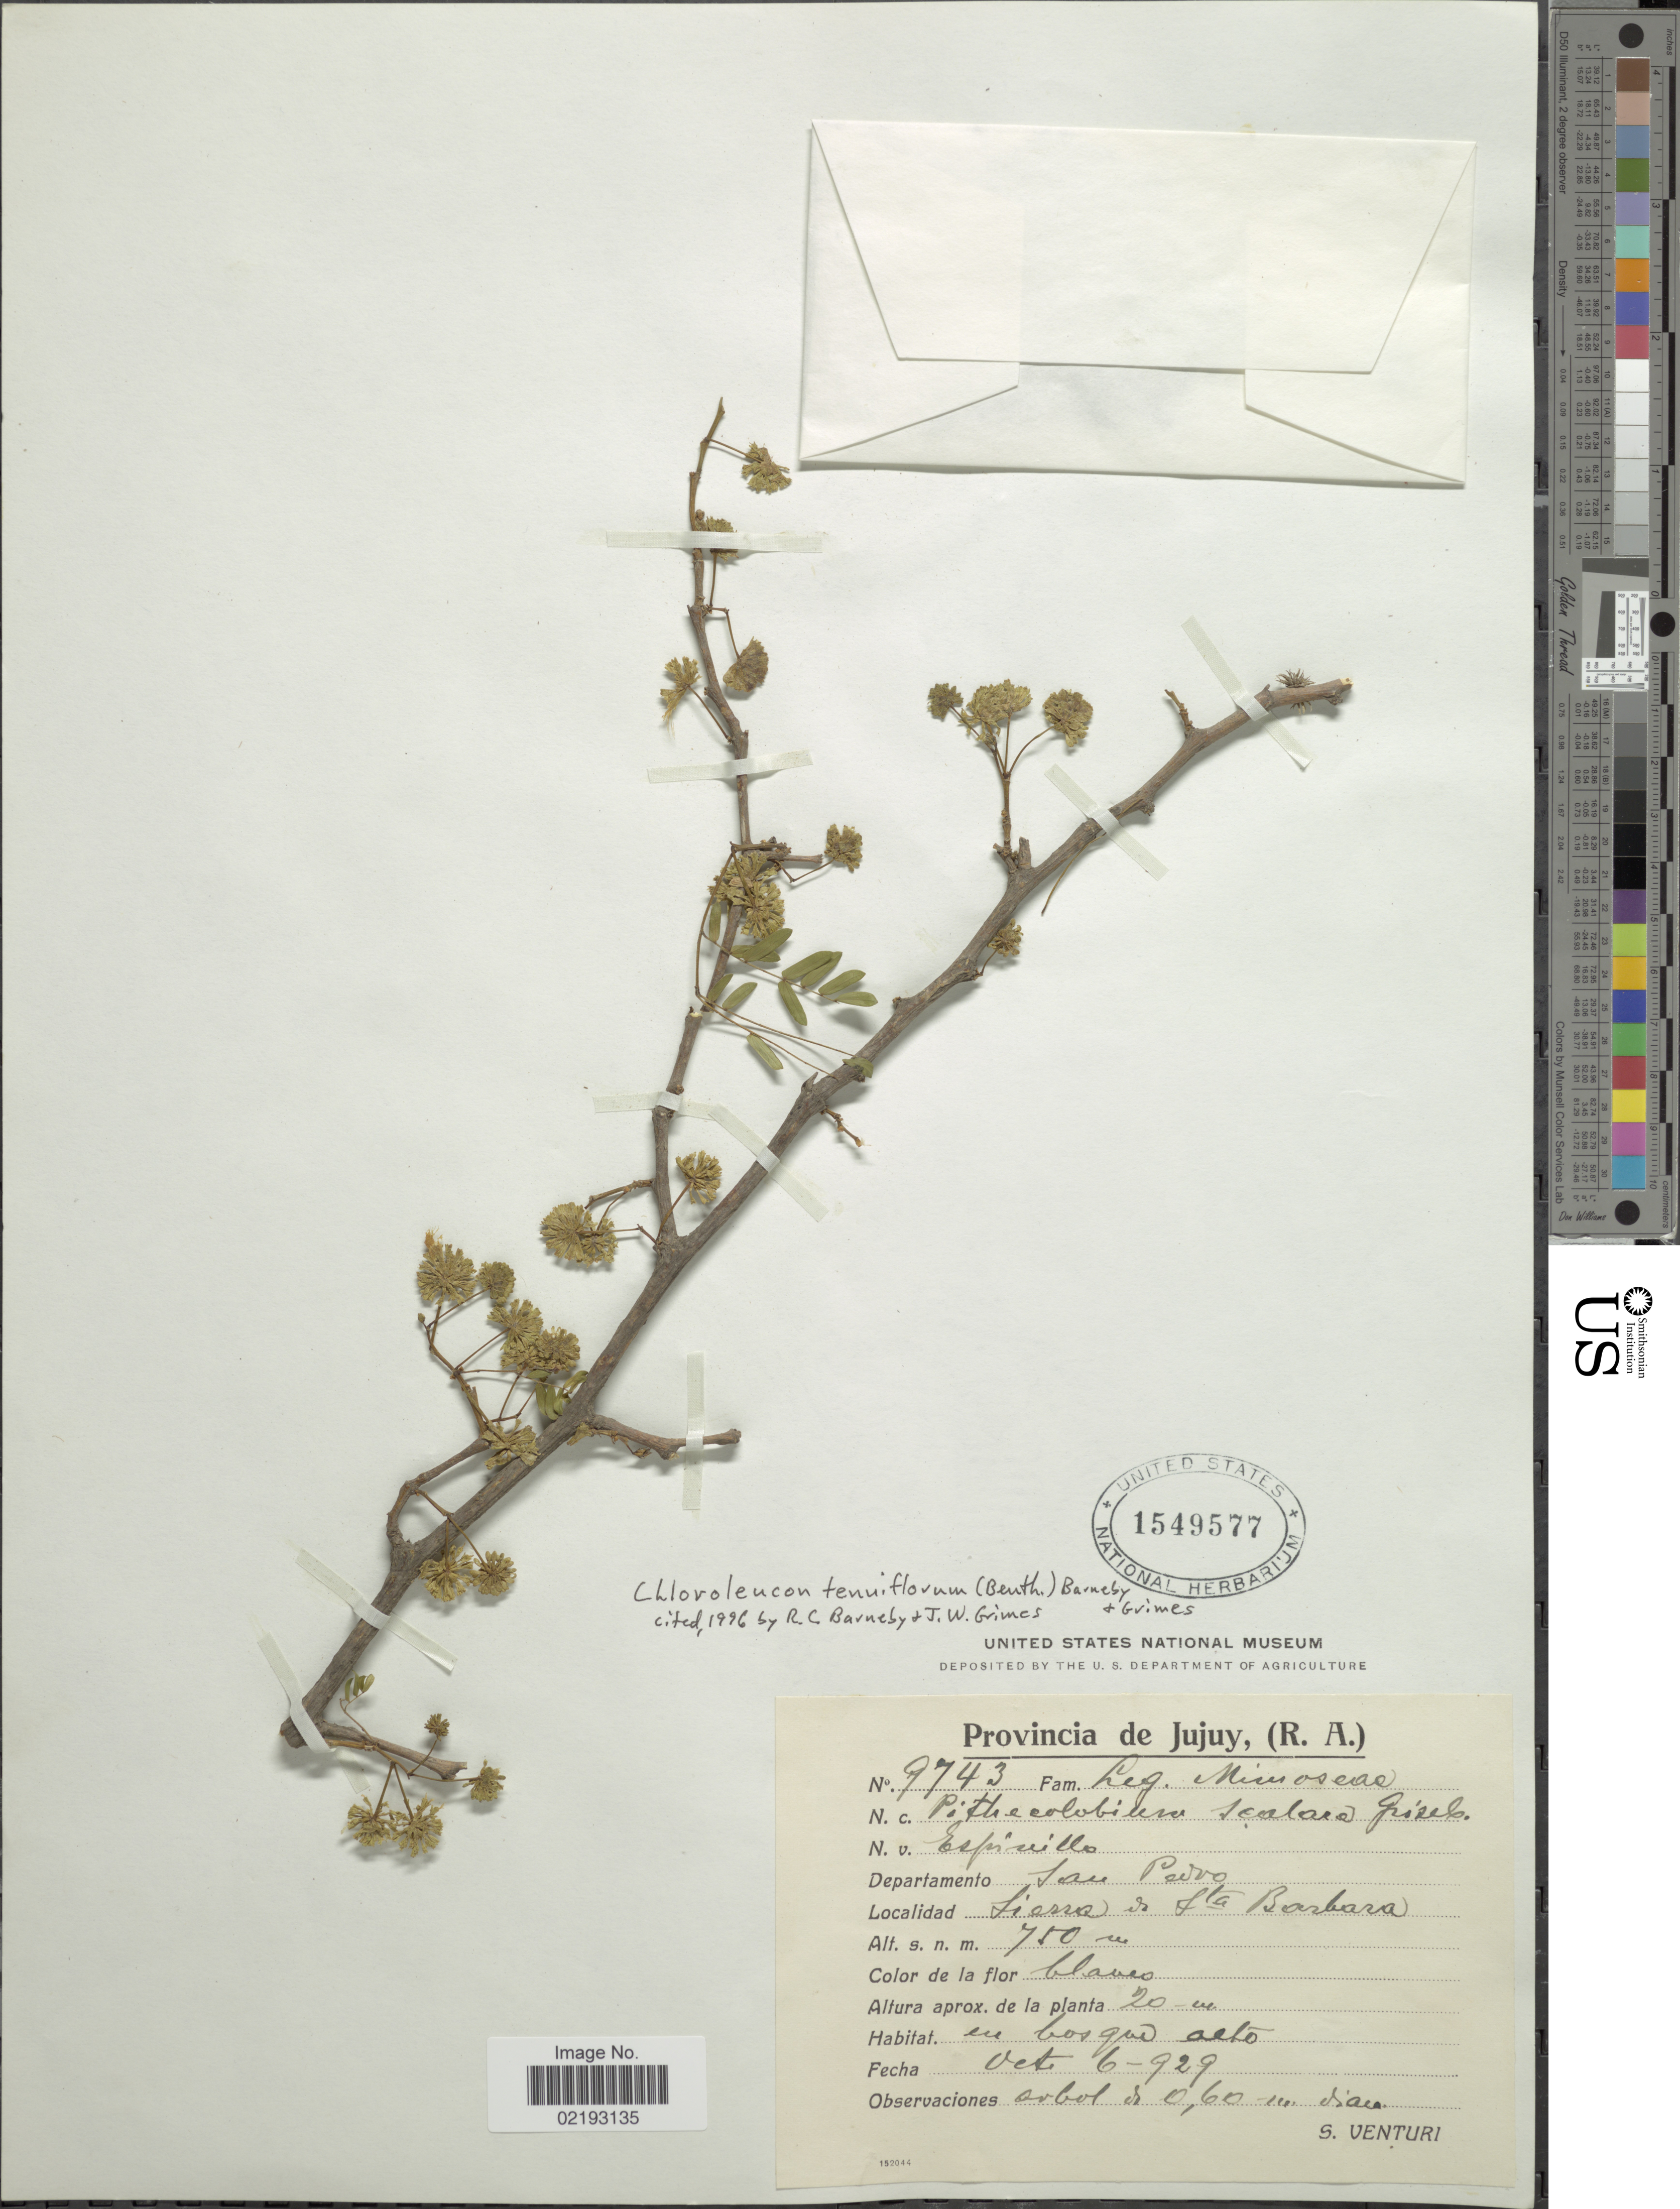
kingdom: Plantae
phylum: Tracheophyta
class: Magnoliopsida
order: Fabales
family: Fabaceae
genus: Chloroleucon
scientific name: Chloroleucon tenuiflorum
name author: (Benth.) Barneby & J.W. Grimes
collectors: S. Venturi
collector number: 9743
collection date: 1929-10-06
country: Argentina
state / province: Jujuy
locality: Departamento San Pedro, Sierra da Sta Barbara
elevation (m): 750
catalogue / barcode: US 1549577